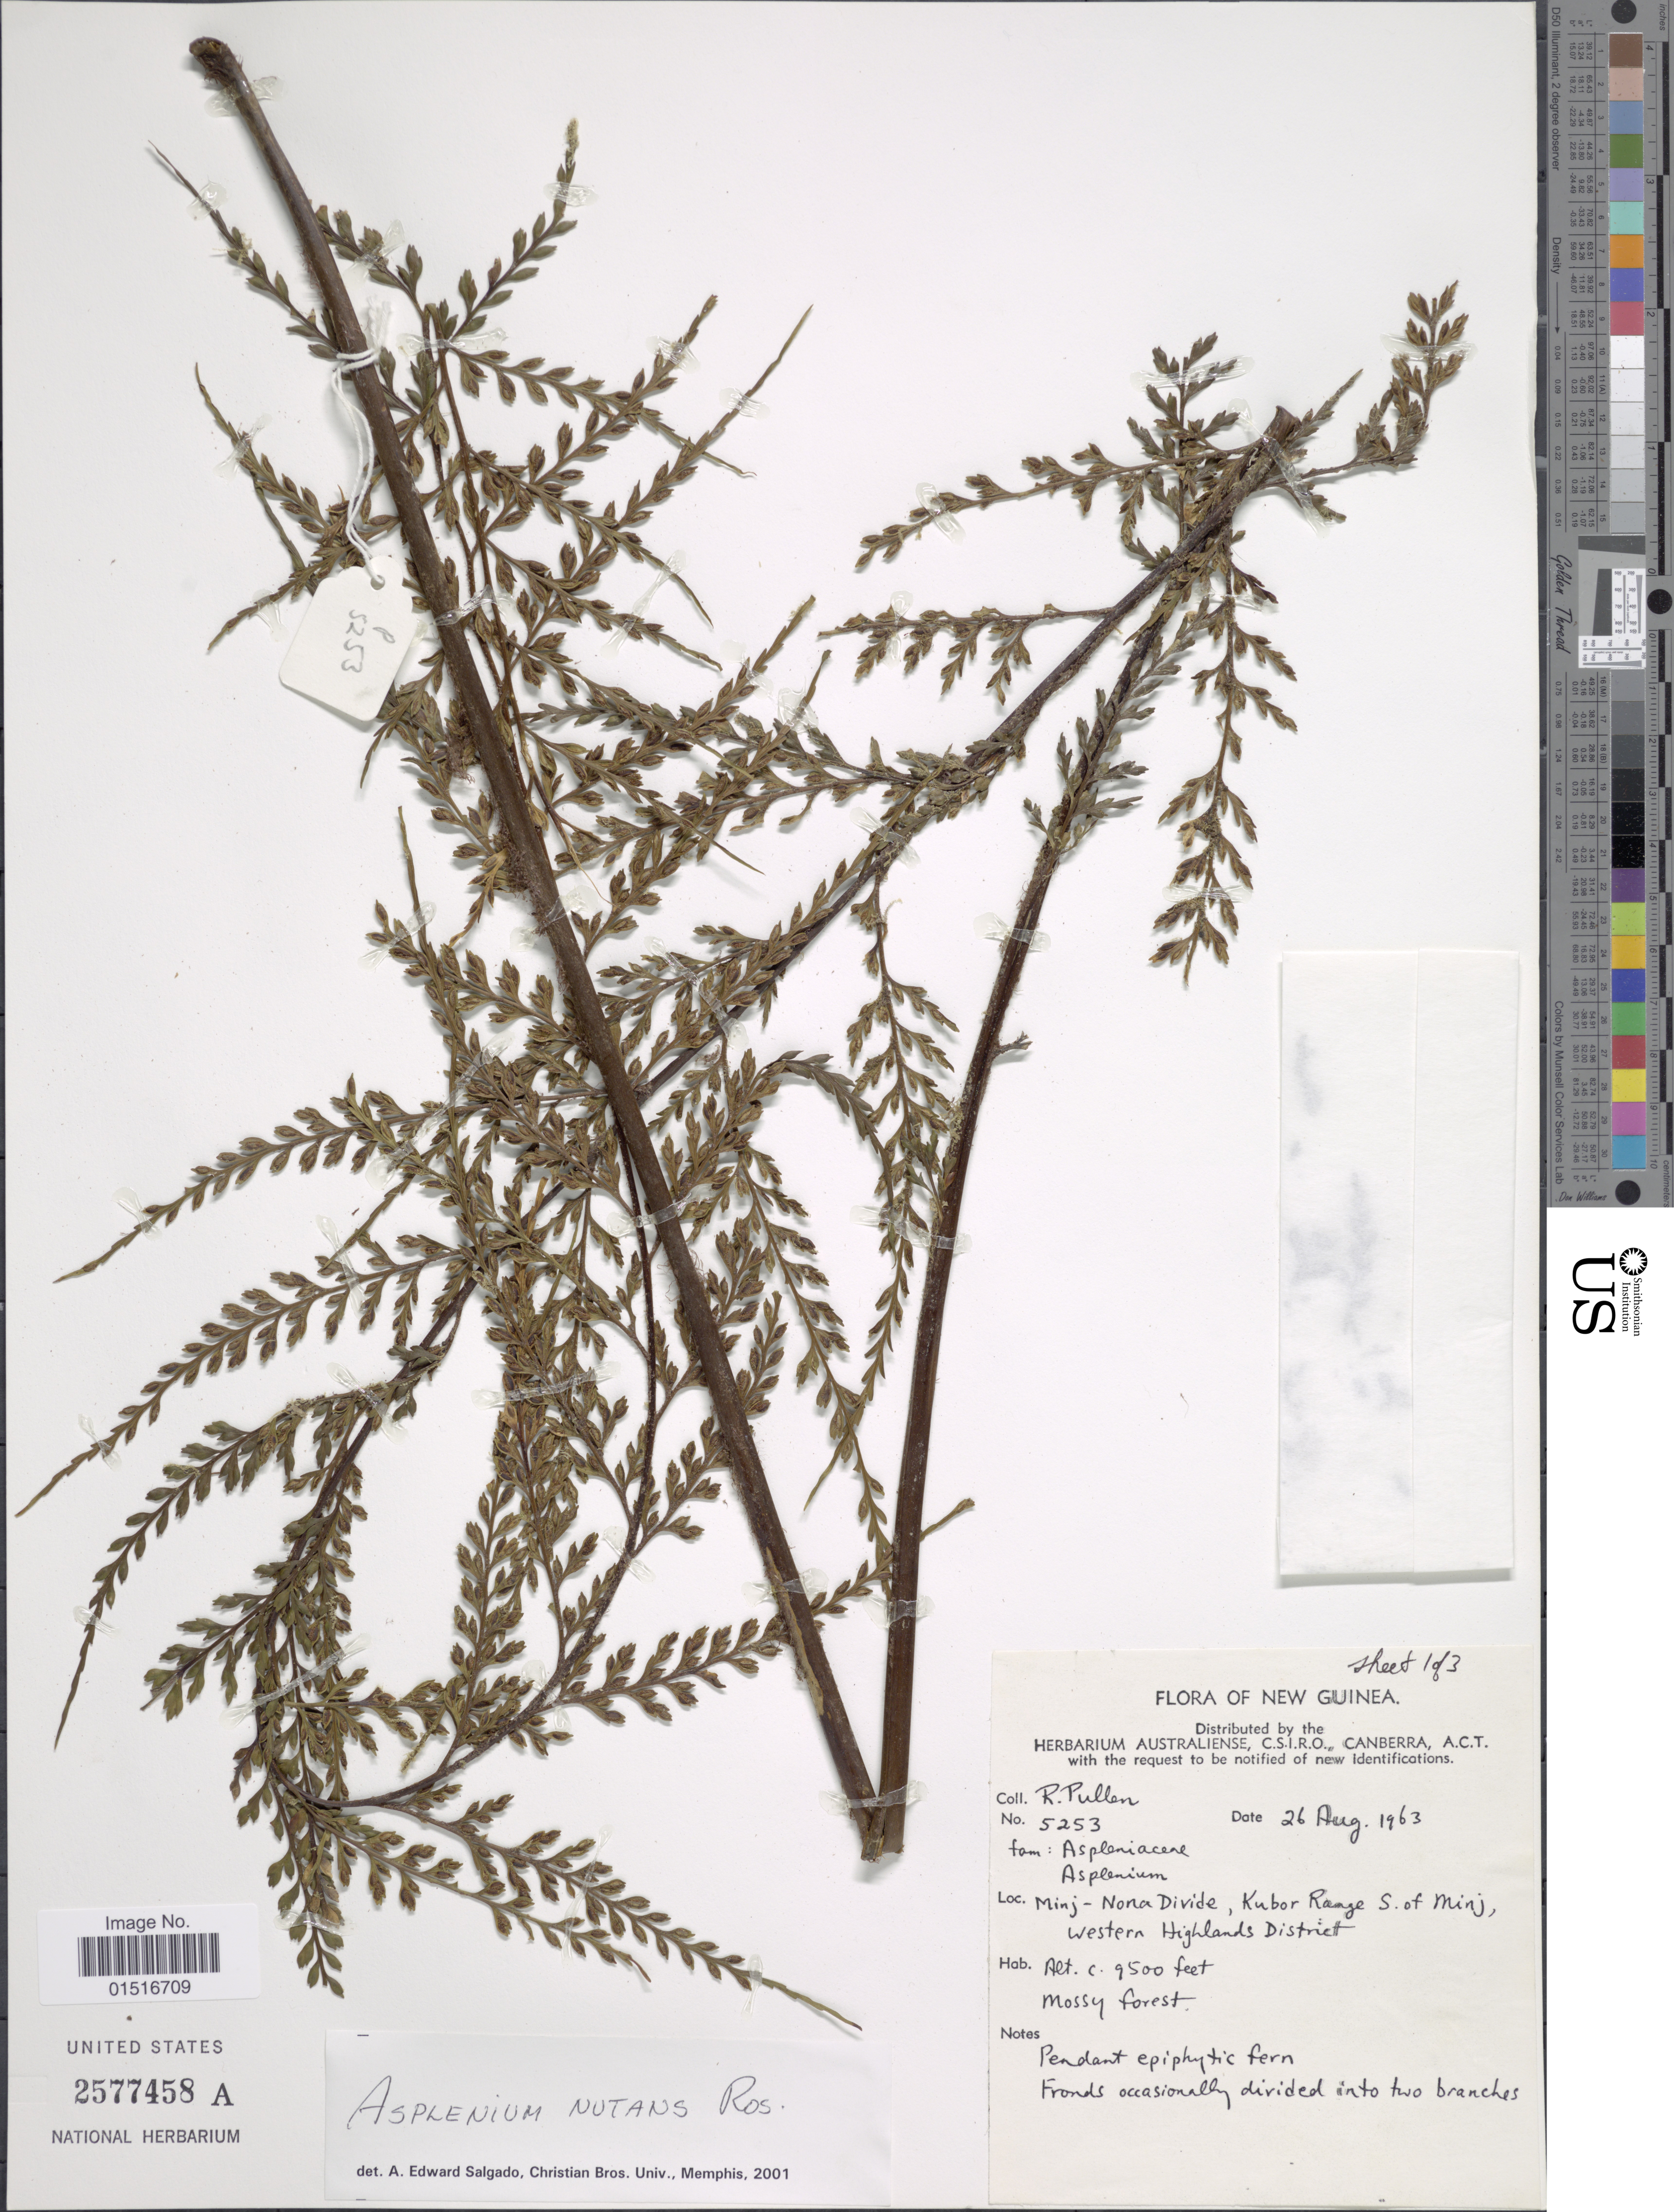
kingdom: Plantae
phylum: Tracheophyta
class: Polypodiopsida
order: Polypodiales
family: Aspleniaceae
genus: Asplenium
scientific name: Asplenium nutans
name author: Rosenst.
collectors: R. Pullen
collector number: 5253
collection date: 1963-08-26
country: Papua New Guinea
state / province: Western Highlands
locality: Minj - Nona Divide, Kubor Range S. of Minj, New Guinea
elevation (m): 2896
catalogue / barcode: US 2577458A